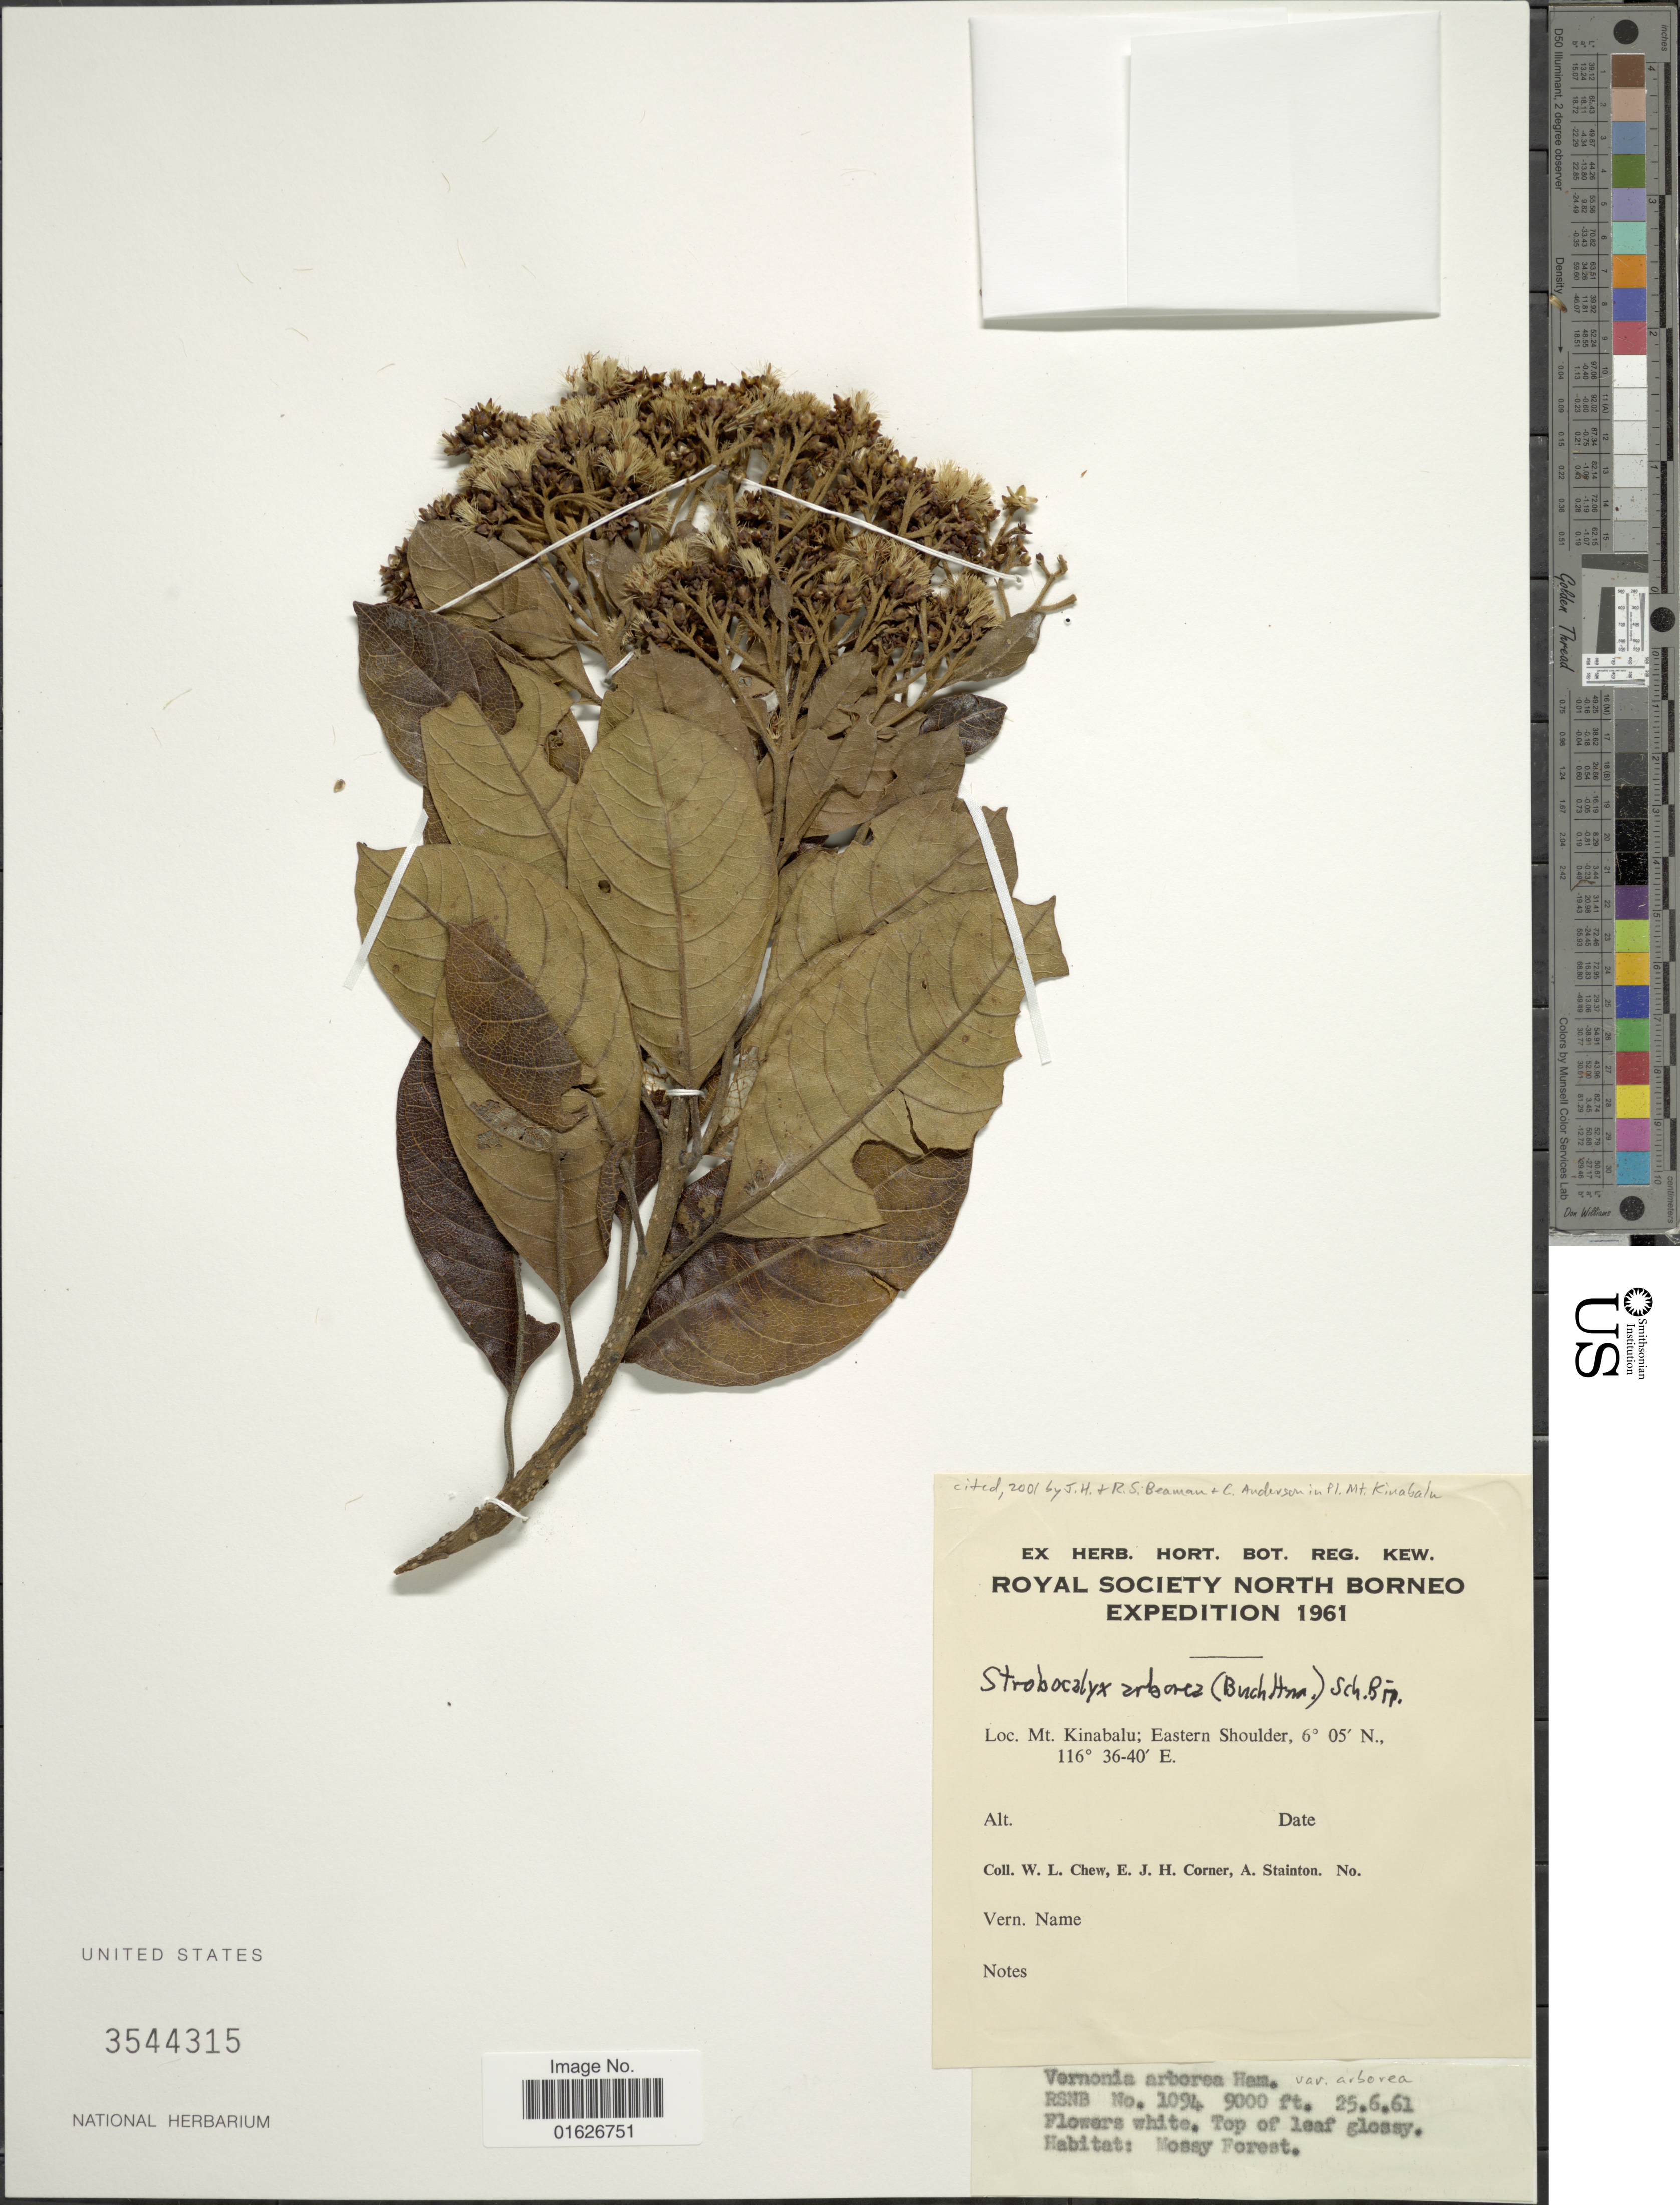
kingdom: Plantae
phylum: Tracheophyta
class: Magnoliopsida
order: Asterales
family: Asteraceae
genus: Strobocalyx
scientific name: Strobocalyx arborea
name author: (Buch.-Ham.) Sch. Bip.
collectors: W. Chew, E. Corner & A. Stainton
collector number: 1094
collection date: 1961-06-25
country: Malaysia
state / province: Sabah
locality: North Borneo, Mt. Kinabalu, Eastern Shoulder.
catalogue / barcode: US 3544315